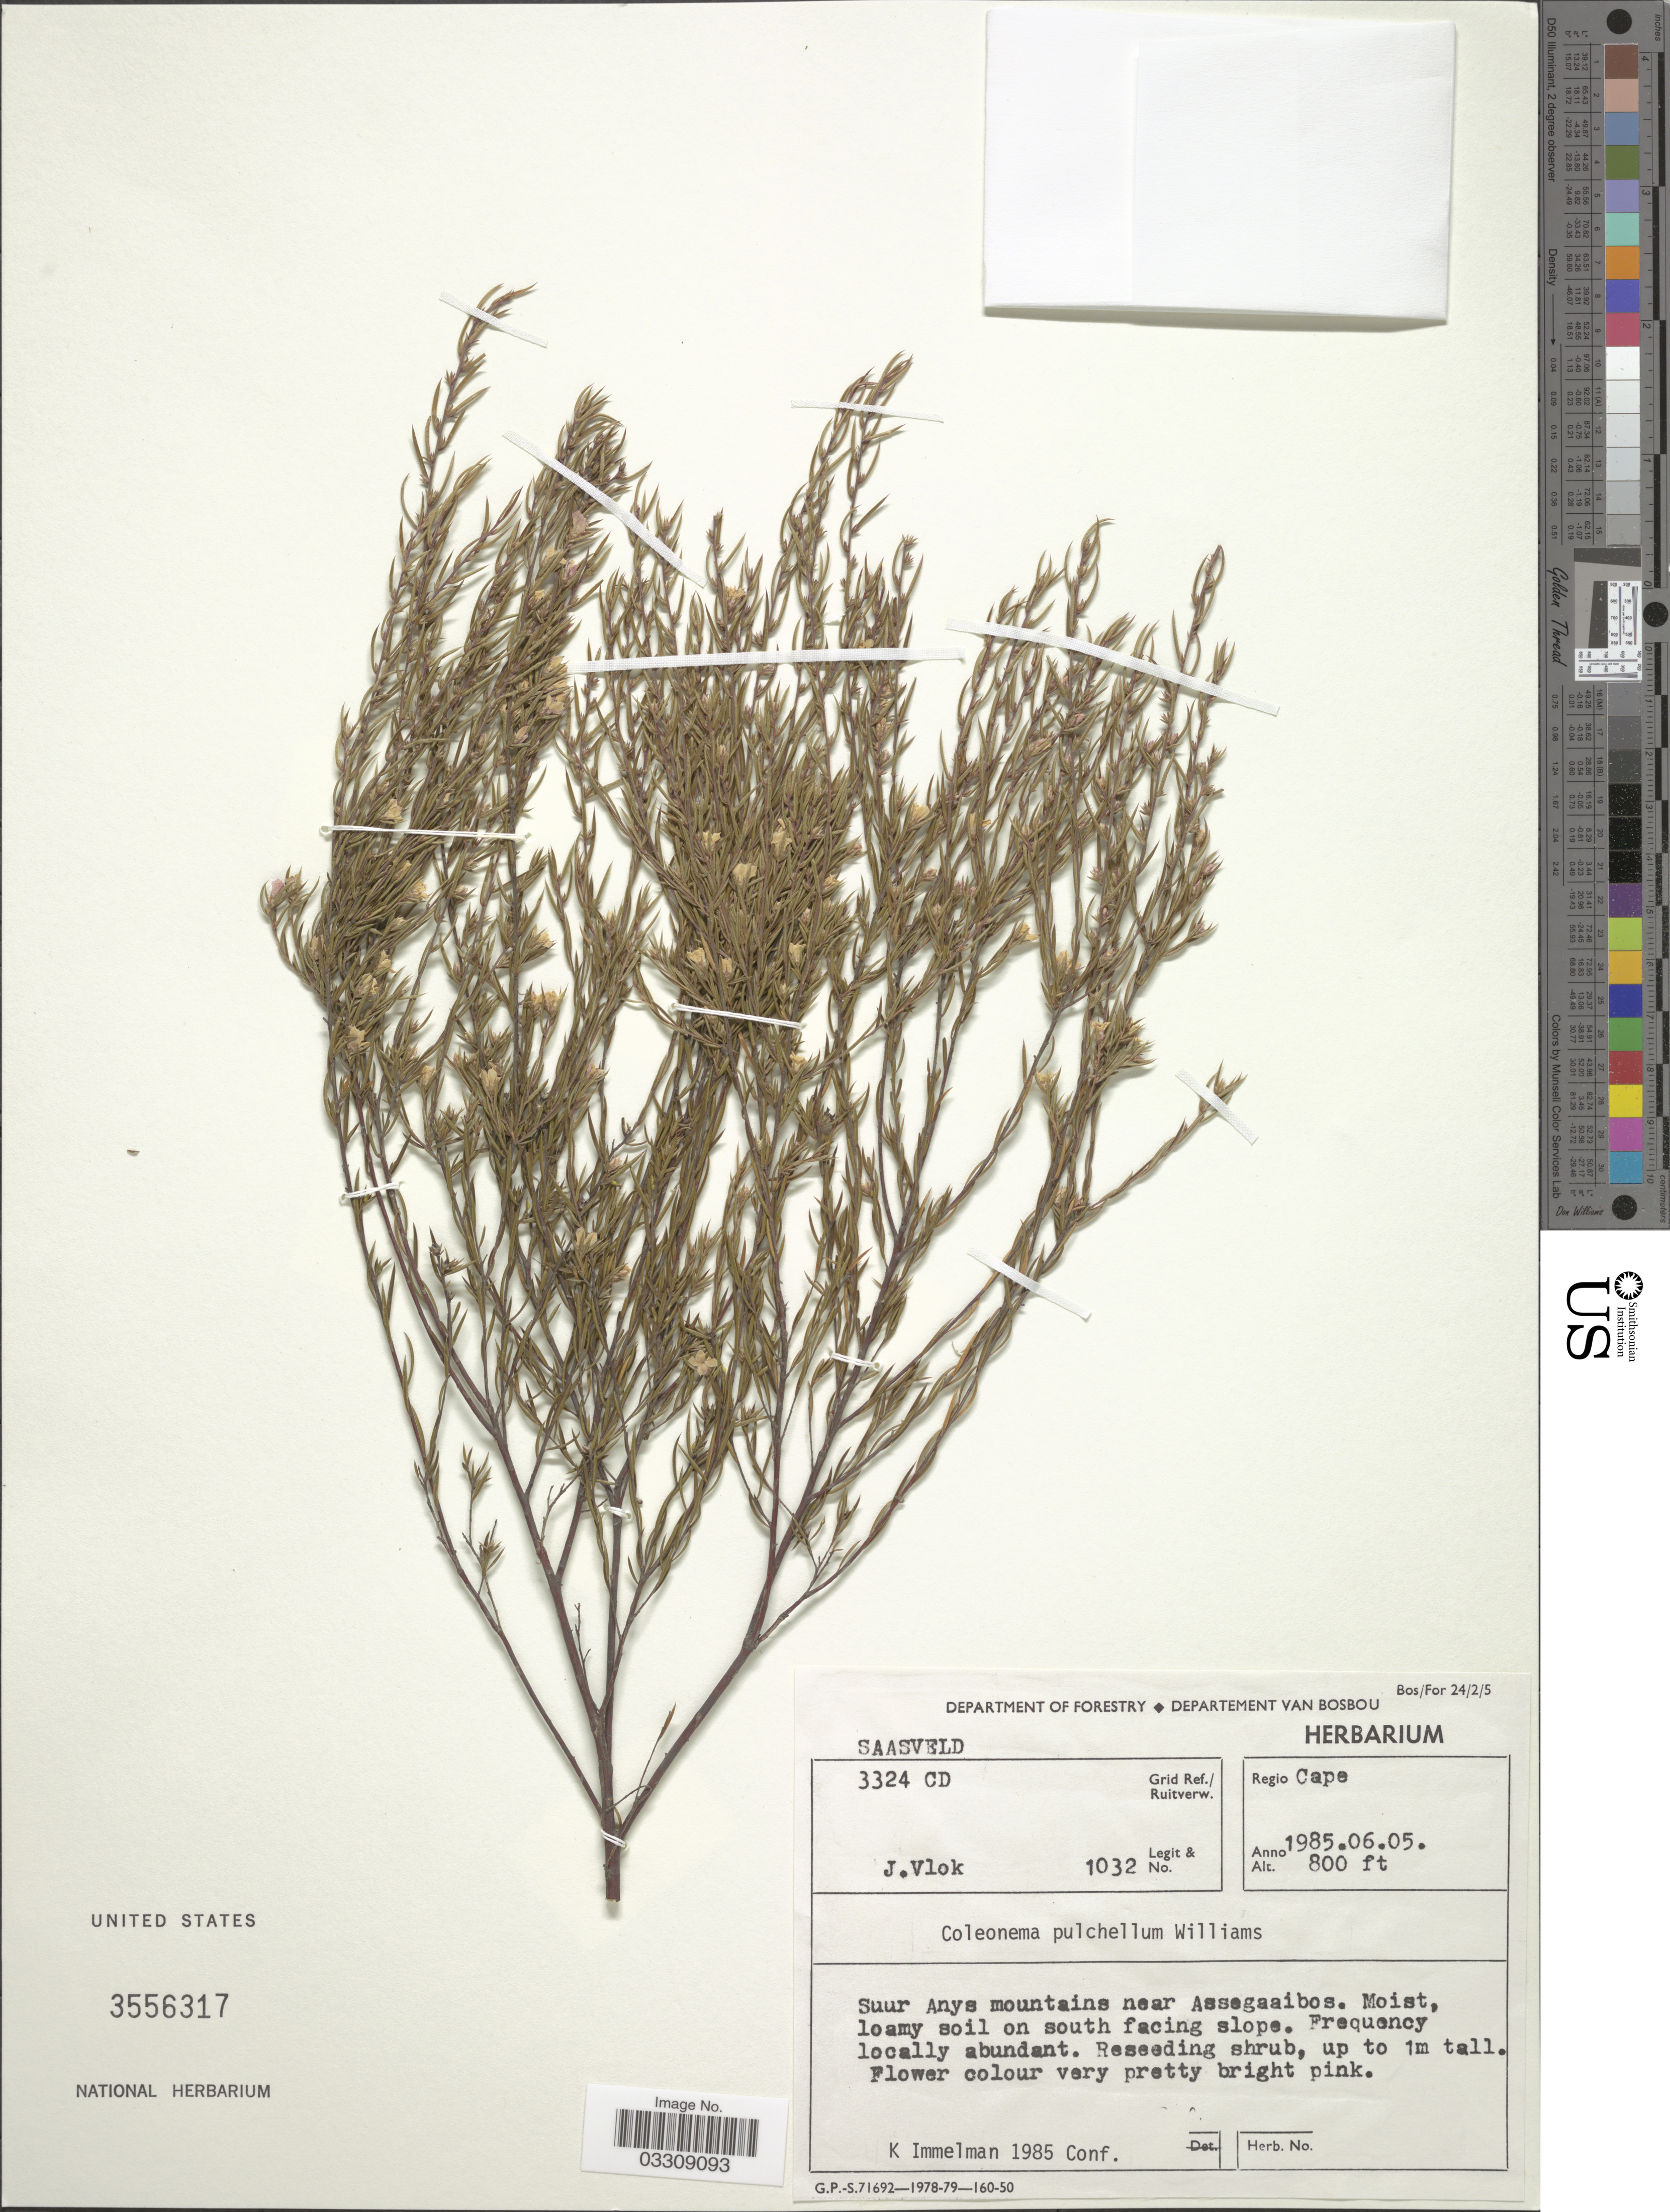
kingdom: Plantae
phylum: Tracheophyta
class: Magnoliopsida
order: Sapindales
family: Rutaceae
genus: Coleonema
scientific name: Coleonema pulchellum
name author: I. Williams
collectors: J. Vlok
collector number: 1032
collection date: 1985-06-05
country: South Africa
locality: Regio Cape. Grid Ref./ Ruitverw. 3324 CD. Suur Anys mountains near Assegaaibos.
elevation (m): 244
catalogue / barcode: US 3556317